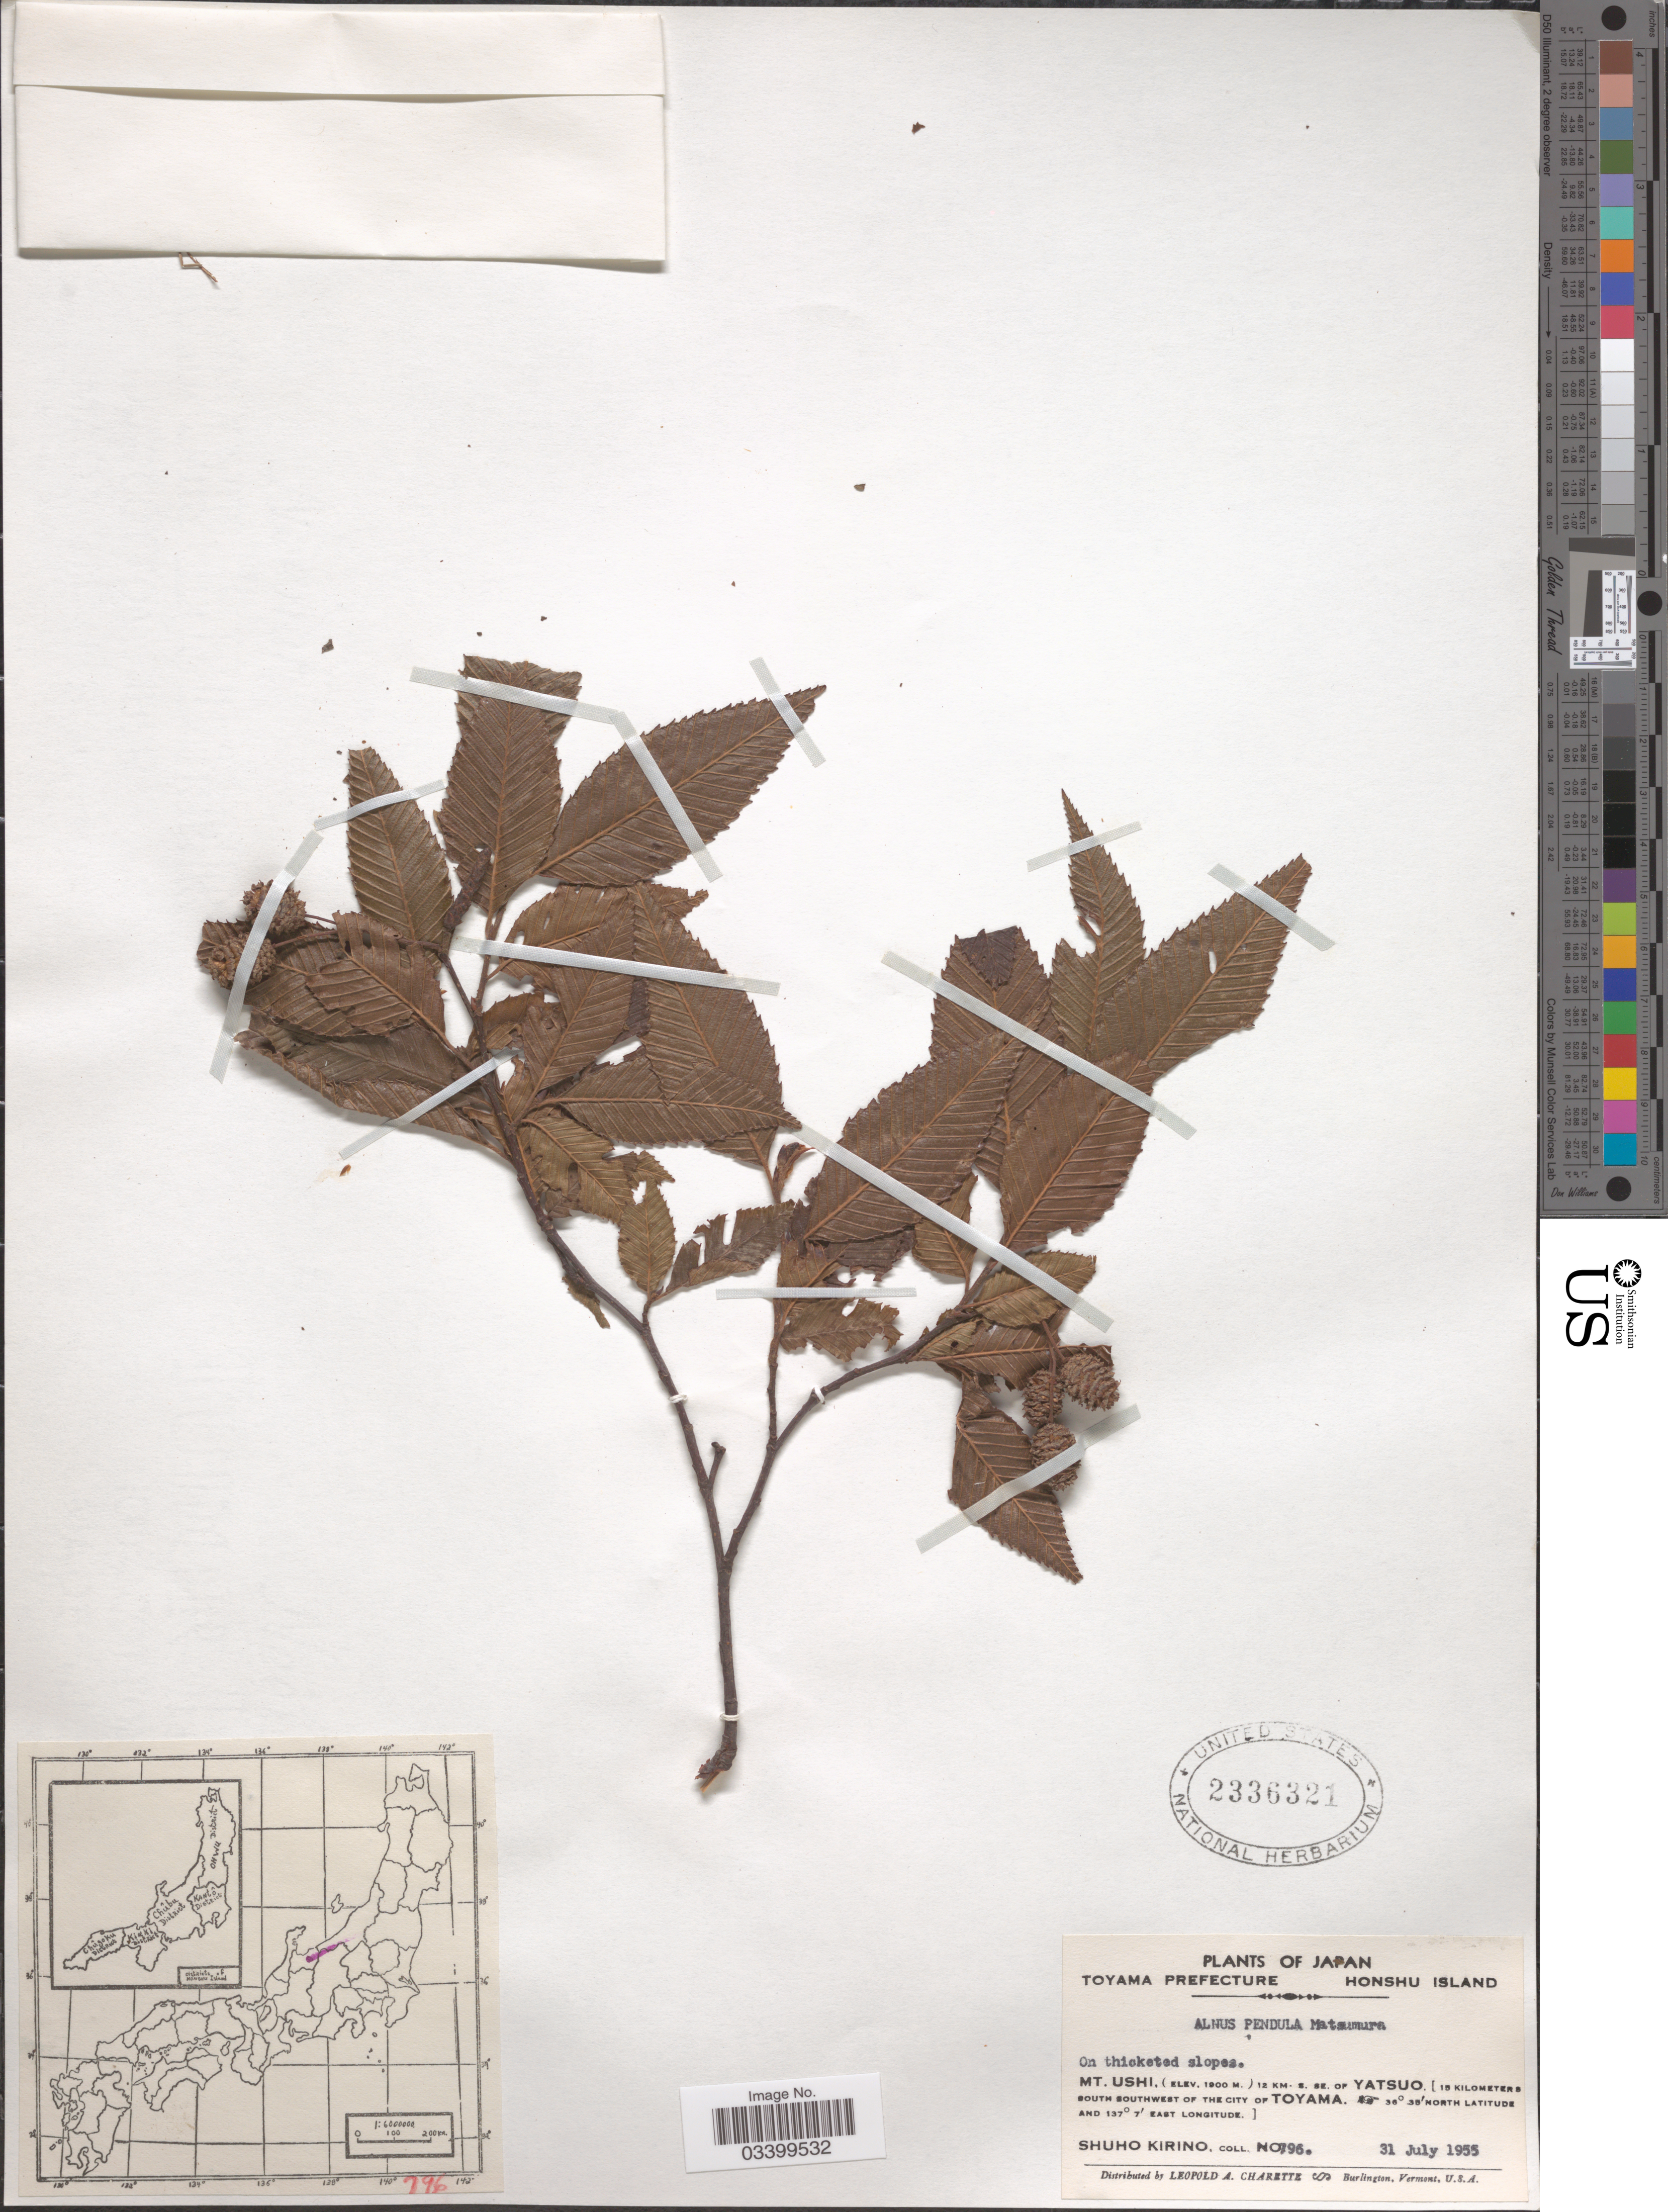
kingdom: Plantae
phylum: Tracheophyta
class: Magnoliopsida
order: Fagales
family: Betulaceae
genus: Alnus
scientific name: Alnus pendula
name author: Matsum.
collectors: S. Kirino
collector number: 796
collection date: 1955-07-31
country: Japan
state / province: Toyama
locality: Toyama Prefecture, Honshu Island. Mt. Ushi, 12 km. S. SE of Yatsuo [15 kilometers south southwest of The City of Toyama].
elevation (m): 1900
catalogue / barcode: US 2336321